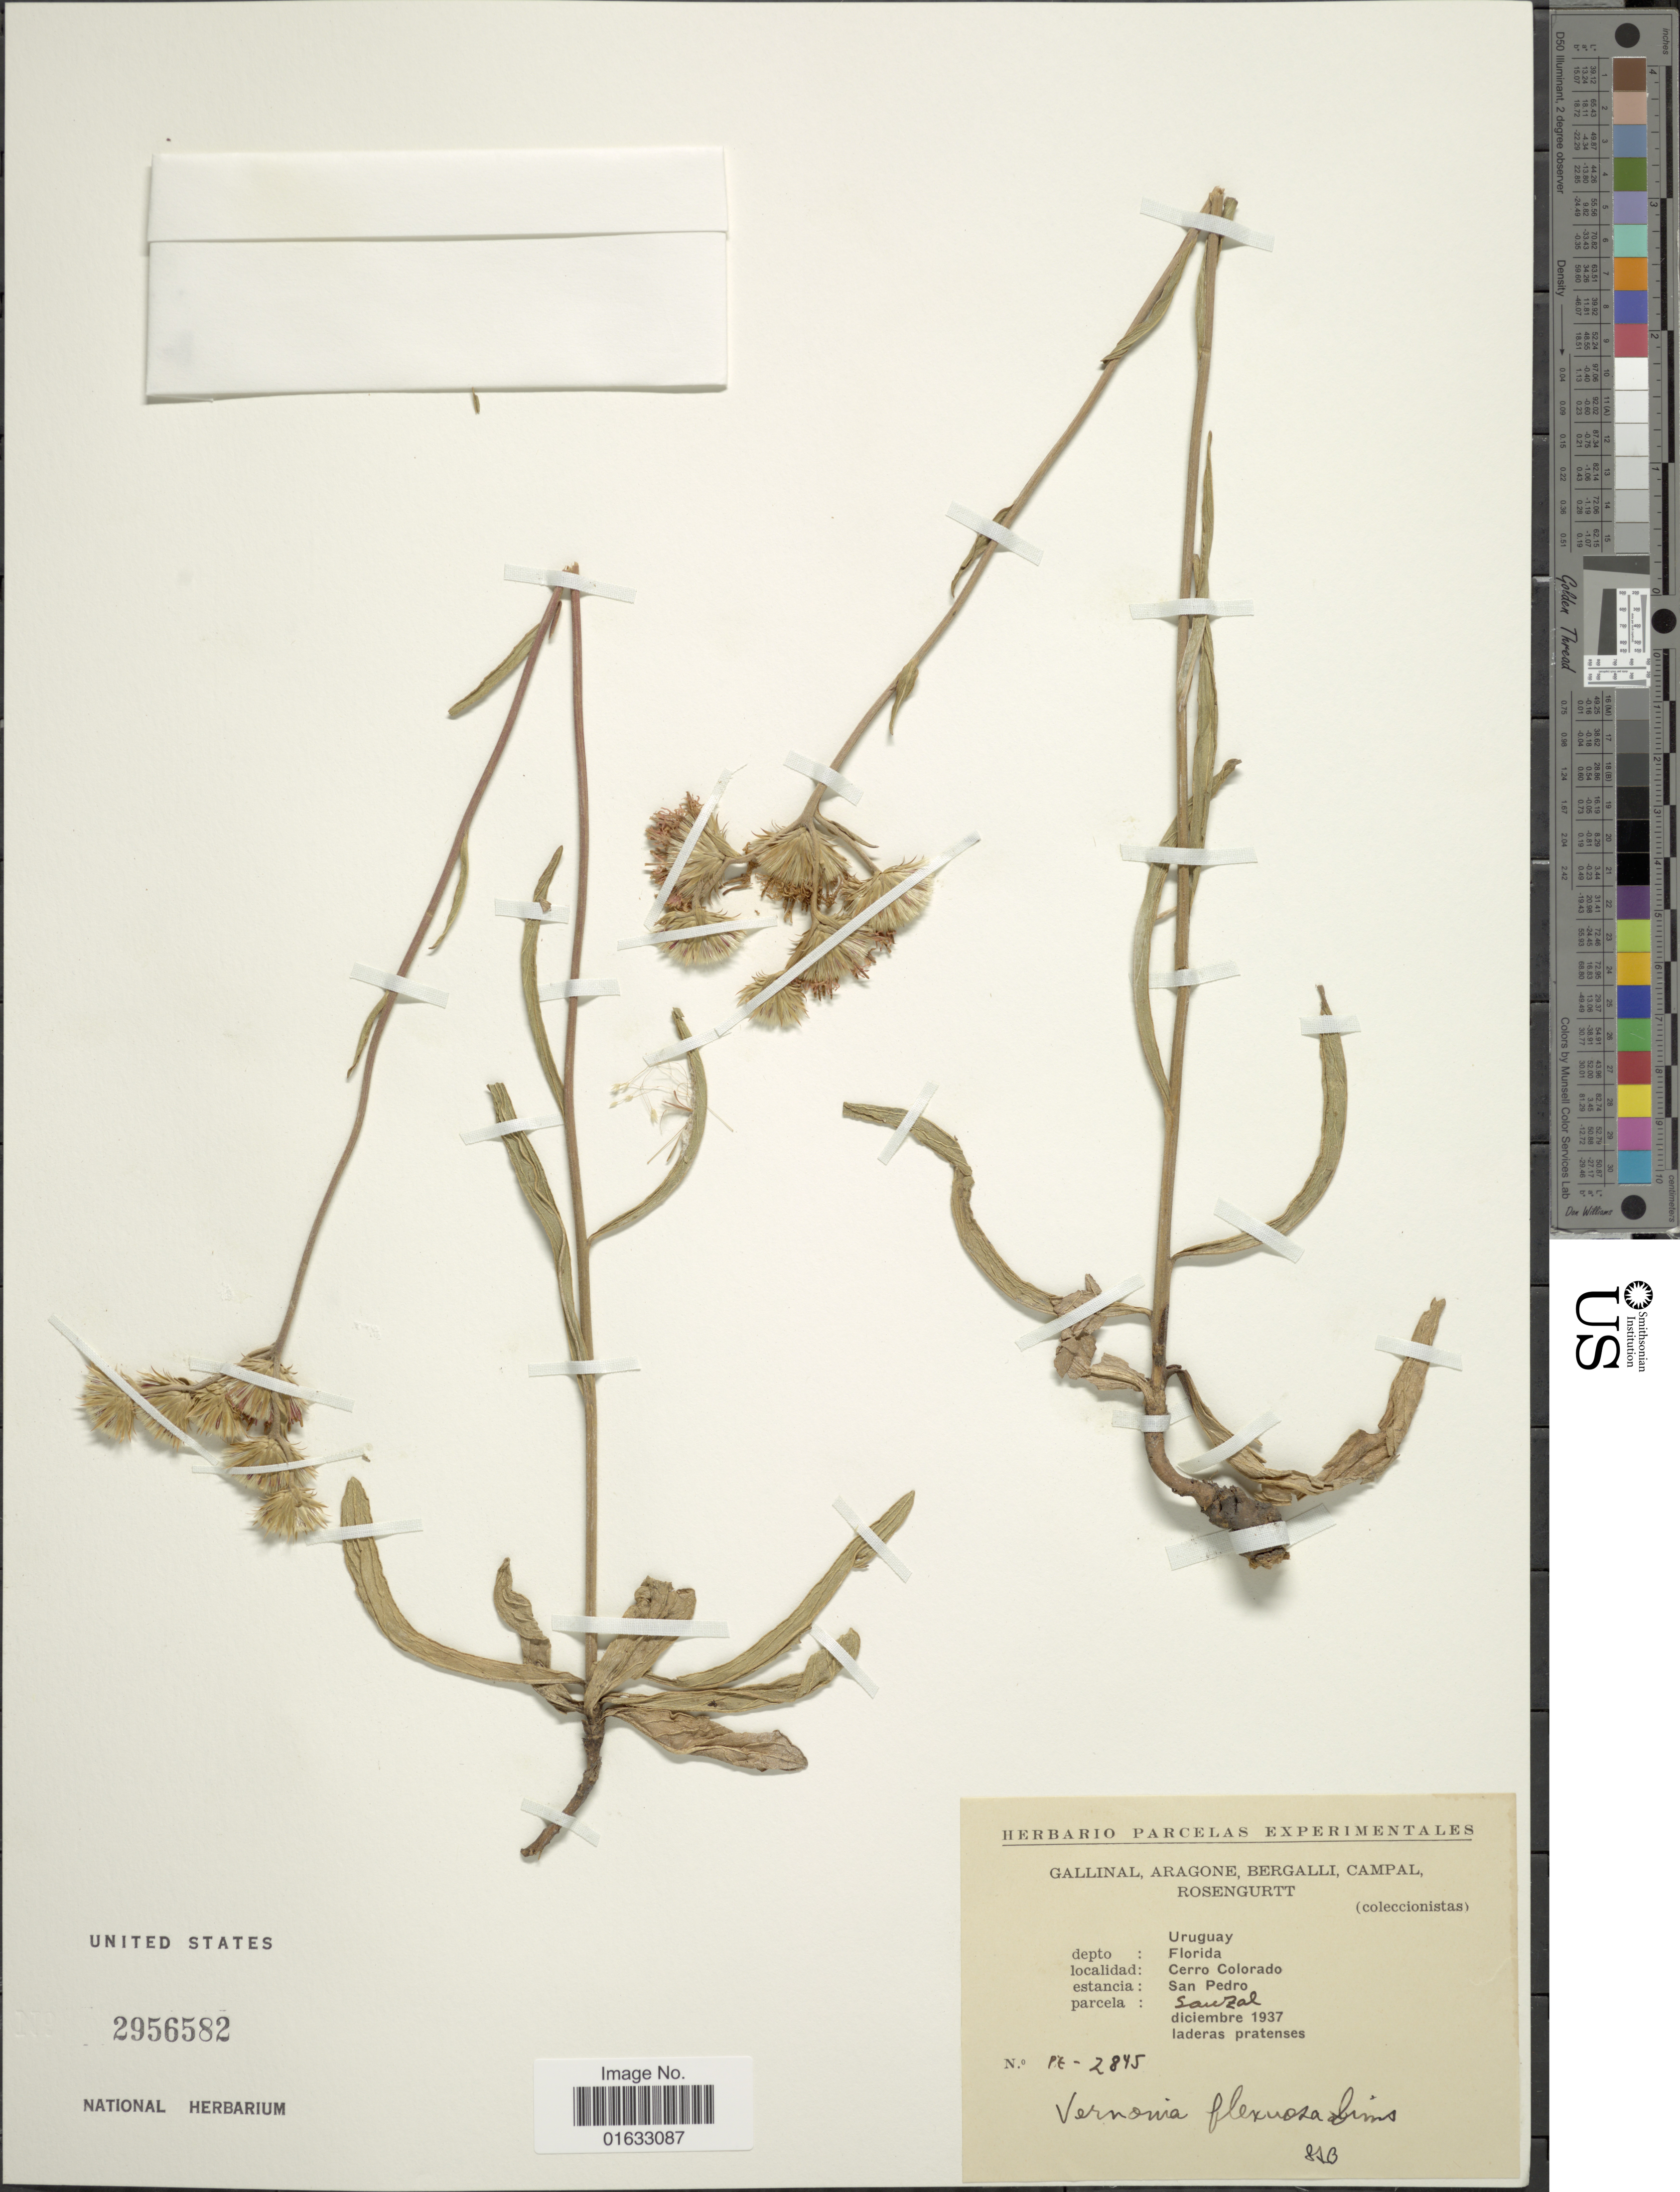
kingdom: Plantae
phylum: Tracheophyta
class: Magnoliopsida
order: Asterales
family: Asteraceae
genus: Chrysolaena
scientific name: Chrysolaena flexuosa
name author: (Sims) H. Rob.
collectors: -. Gallinal, -- Aragone, -- Bergalli, -- Campal & Rosengurtt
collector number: PT-2845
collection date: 1937-12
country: Uruguay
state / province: Florida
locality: Uruguay, Dept.: Florida, Cerro Colorado, Estancia: San Pedro, Sauzal.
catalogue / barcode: US 2956582